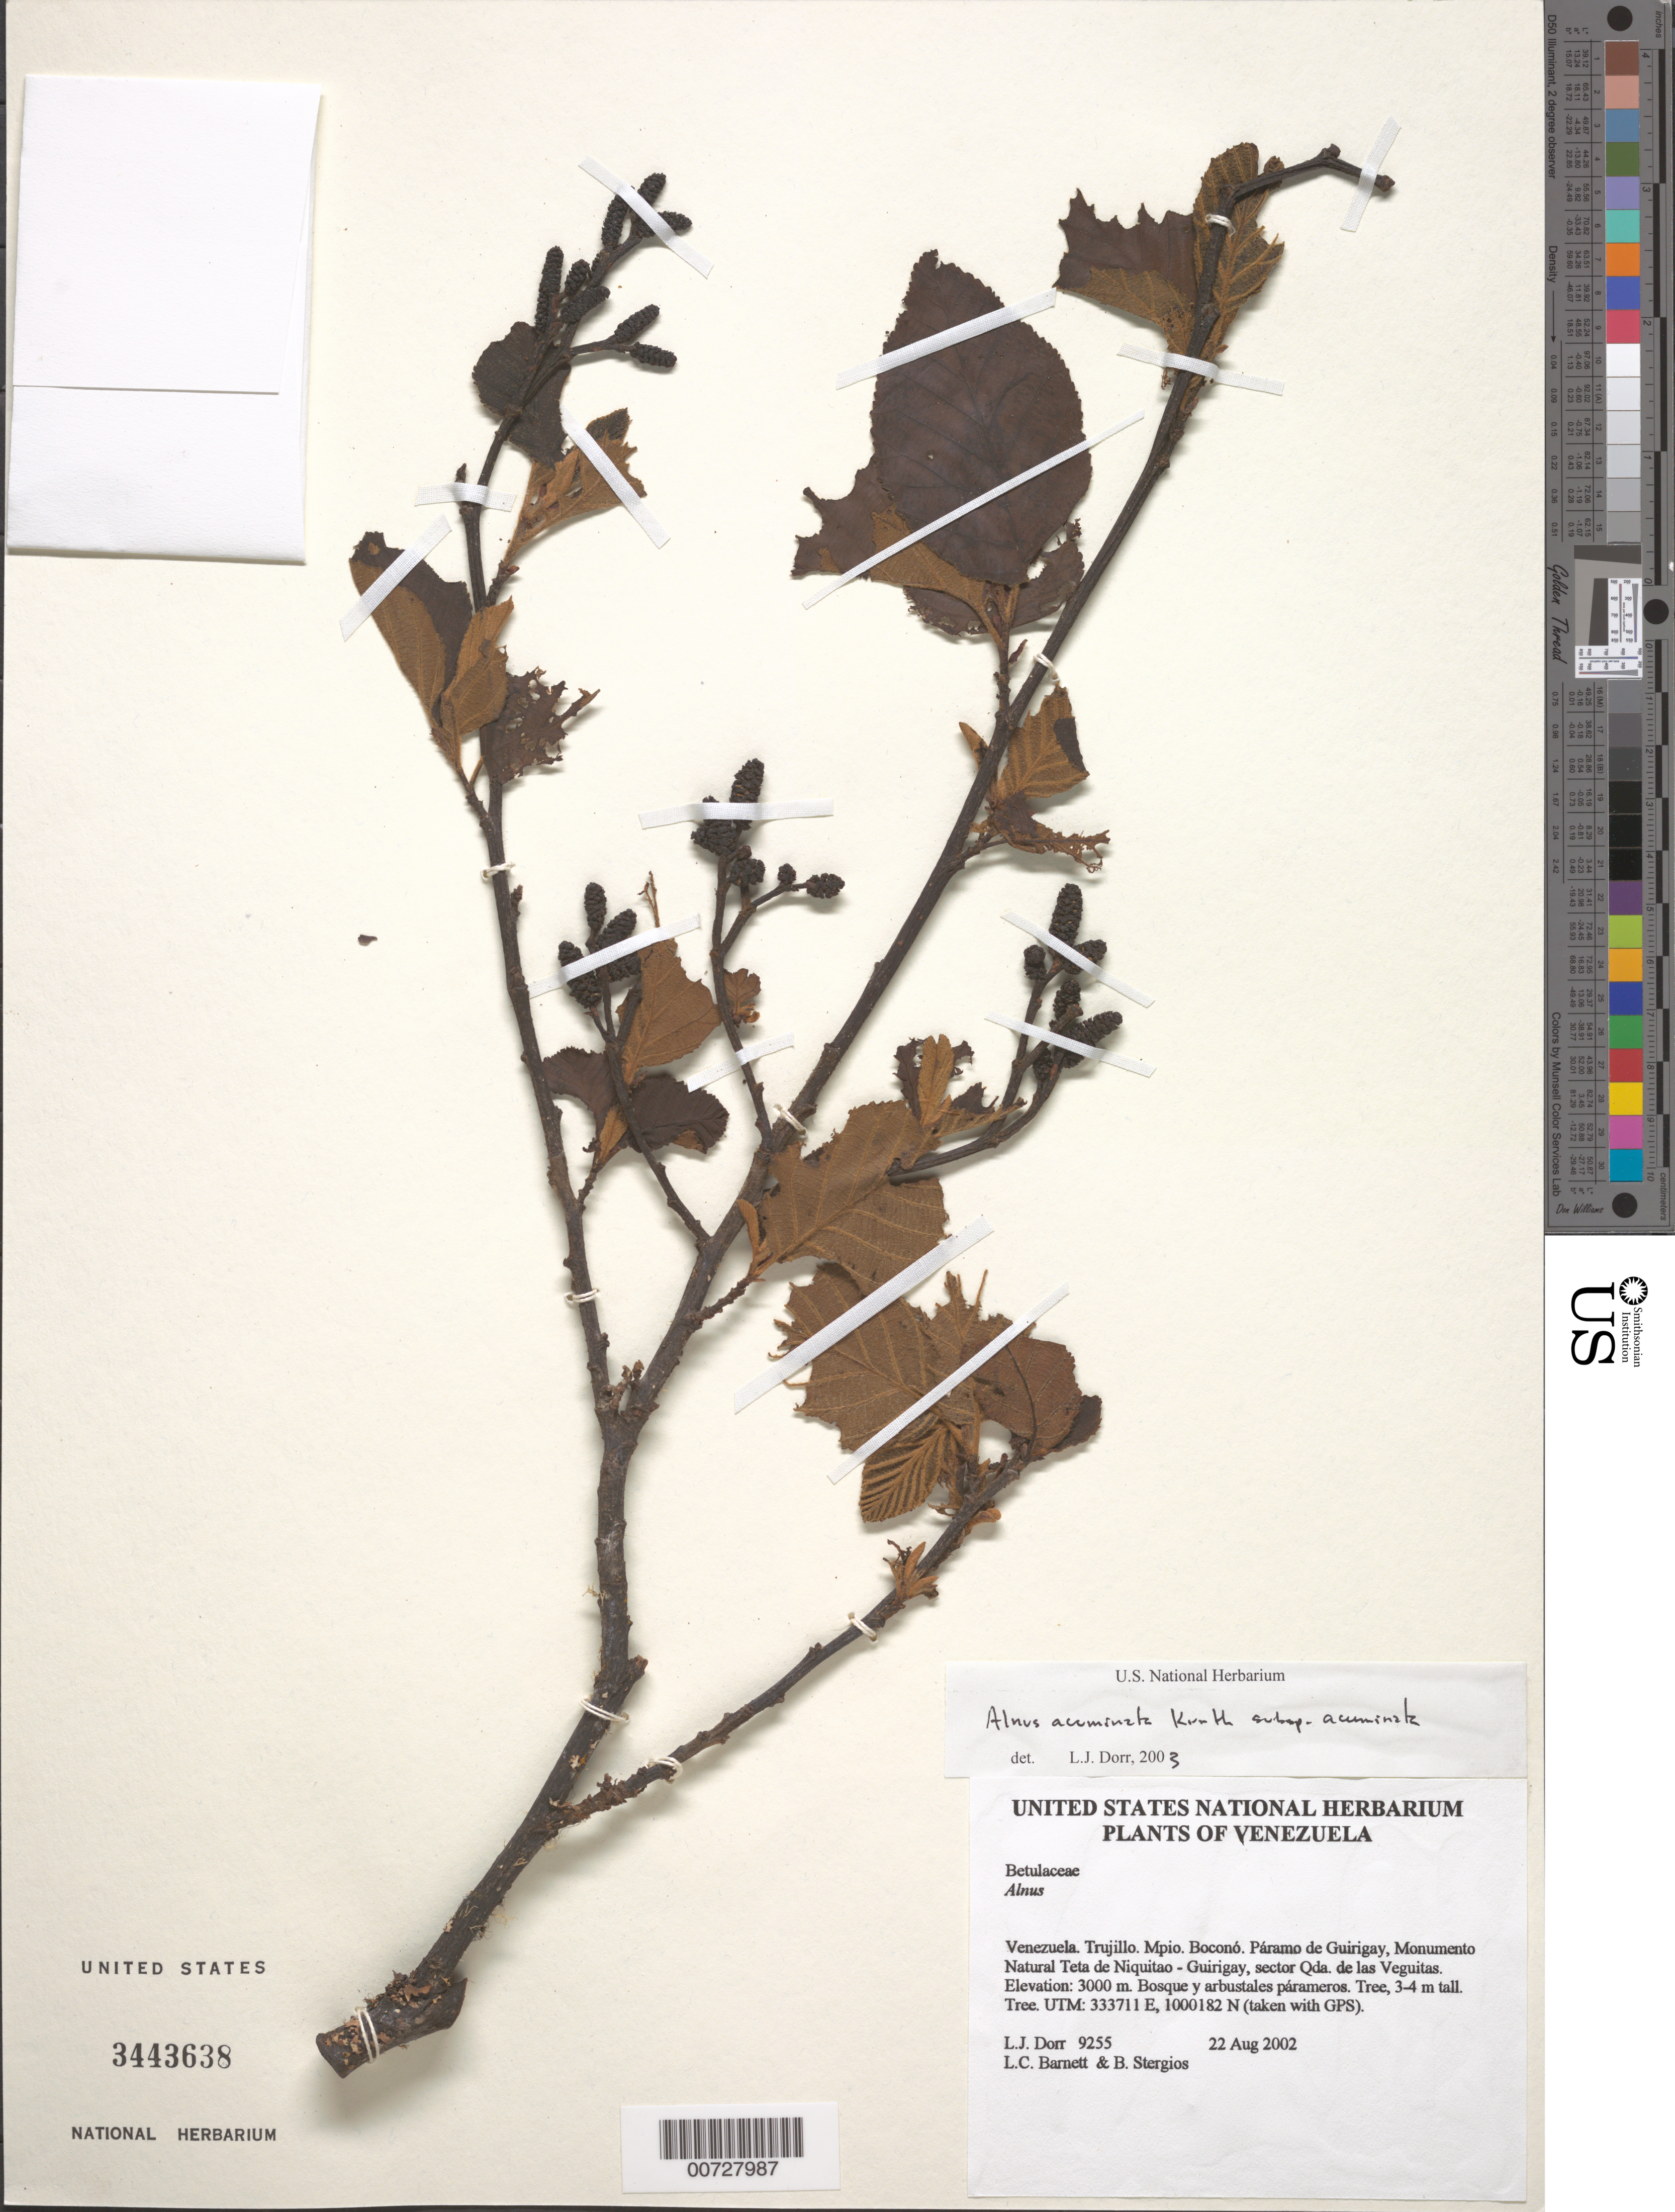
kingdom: Plantae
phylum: Tracheophyta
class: Magnoliopsida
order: Fagales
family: Betulaceae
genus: Alnus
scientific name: Alnus acuminata subsp. acuminata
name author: Kunth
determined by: Dorr, L. J., (BOT), Smithsonian Institution - National Museum of Natural History (UNITED STATES)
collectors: L. J. Dorr, L. C. Barnett & B. G. Stergios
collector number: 9255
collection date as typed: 22 Aug 2002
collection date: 2002-08-22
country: Venezuela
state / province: Trujillo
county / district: Boconó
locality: Páramo de Guirigay, Monumento Natural Teta de Niquitao - Guirigay, sector Las Veguitas.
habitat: Bosque y arbustales párameros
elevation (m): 3000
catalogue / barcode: US 3443638